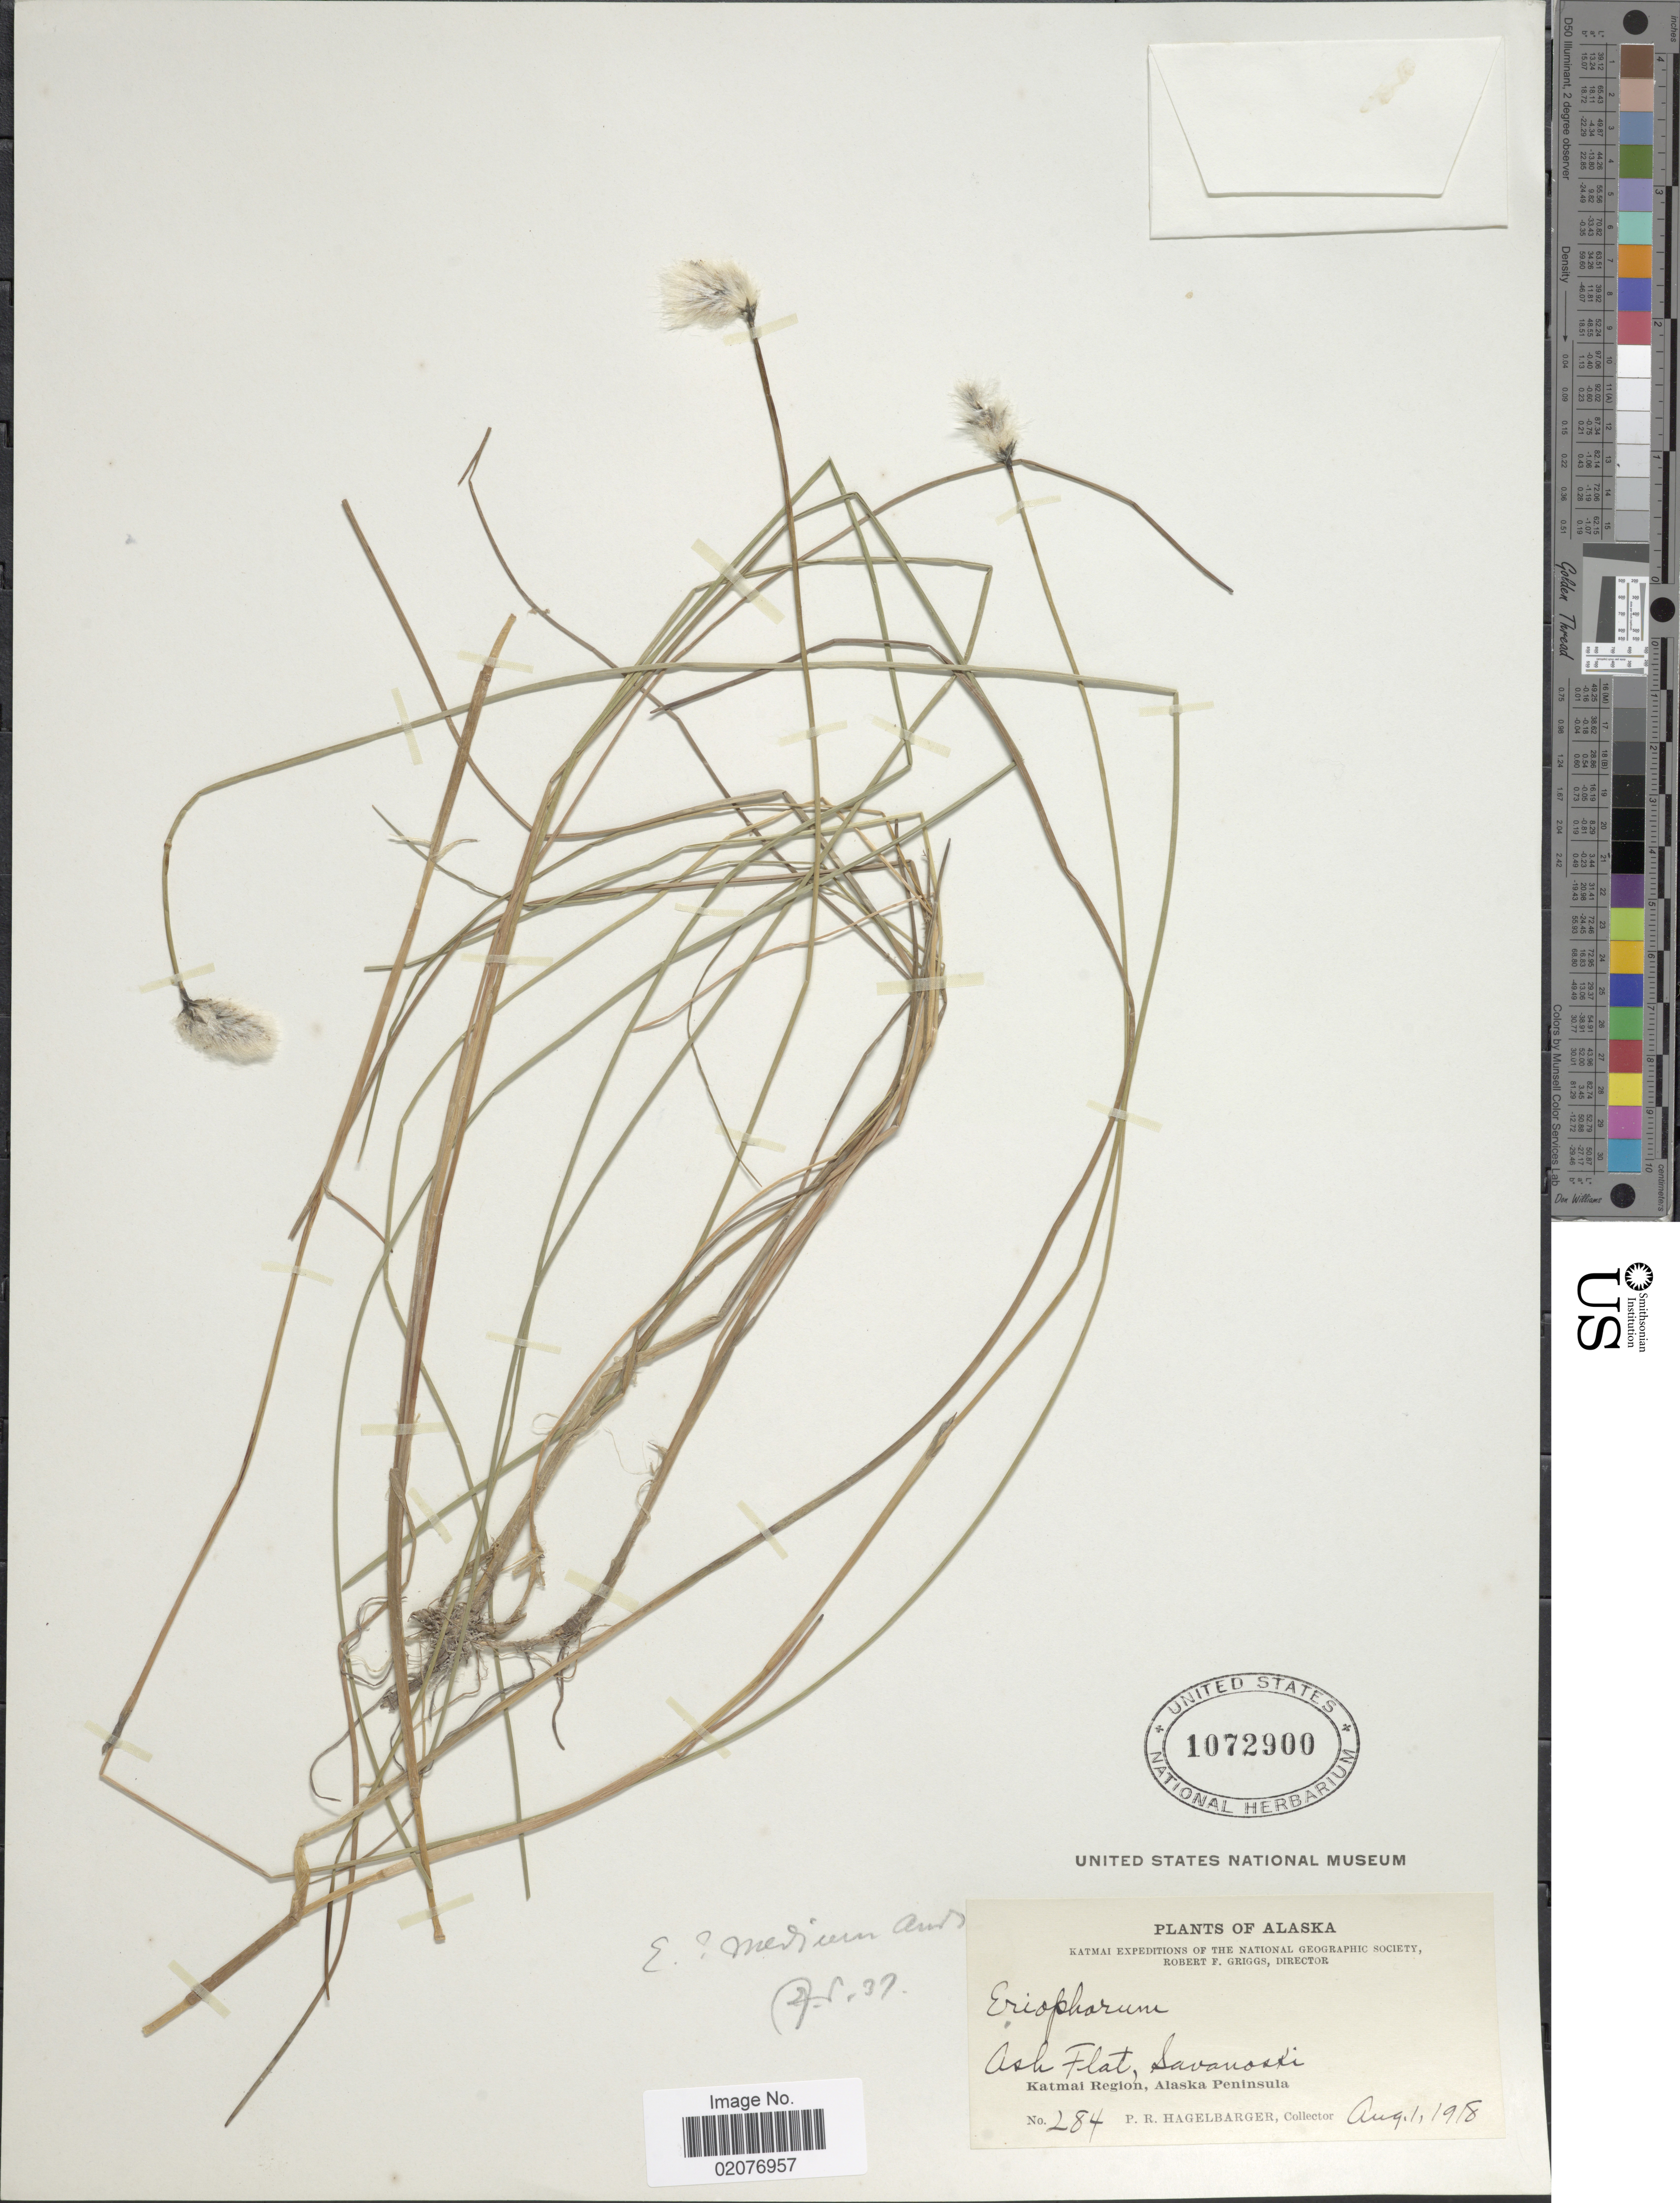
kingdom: Plantae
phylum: Tracheophyta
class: Liliopsida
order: Poales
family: Cyperaceae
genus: Eriophorum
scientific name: Eriophorum chamissonis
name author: C.A. Mey.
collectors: P. Hagelbarger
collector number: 284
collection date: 1918-08-01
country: United States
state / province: Alaska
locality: Ash Flat, Savanoski, Katmai Region, Alaska Peninsula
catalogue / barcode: US 1072900